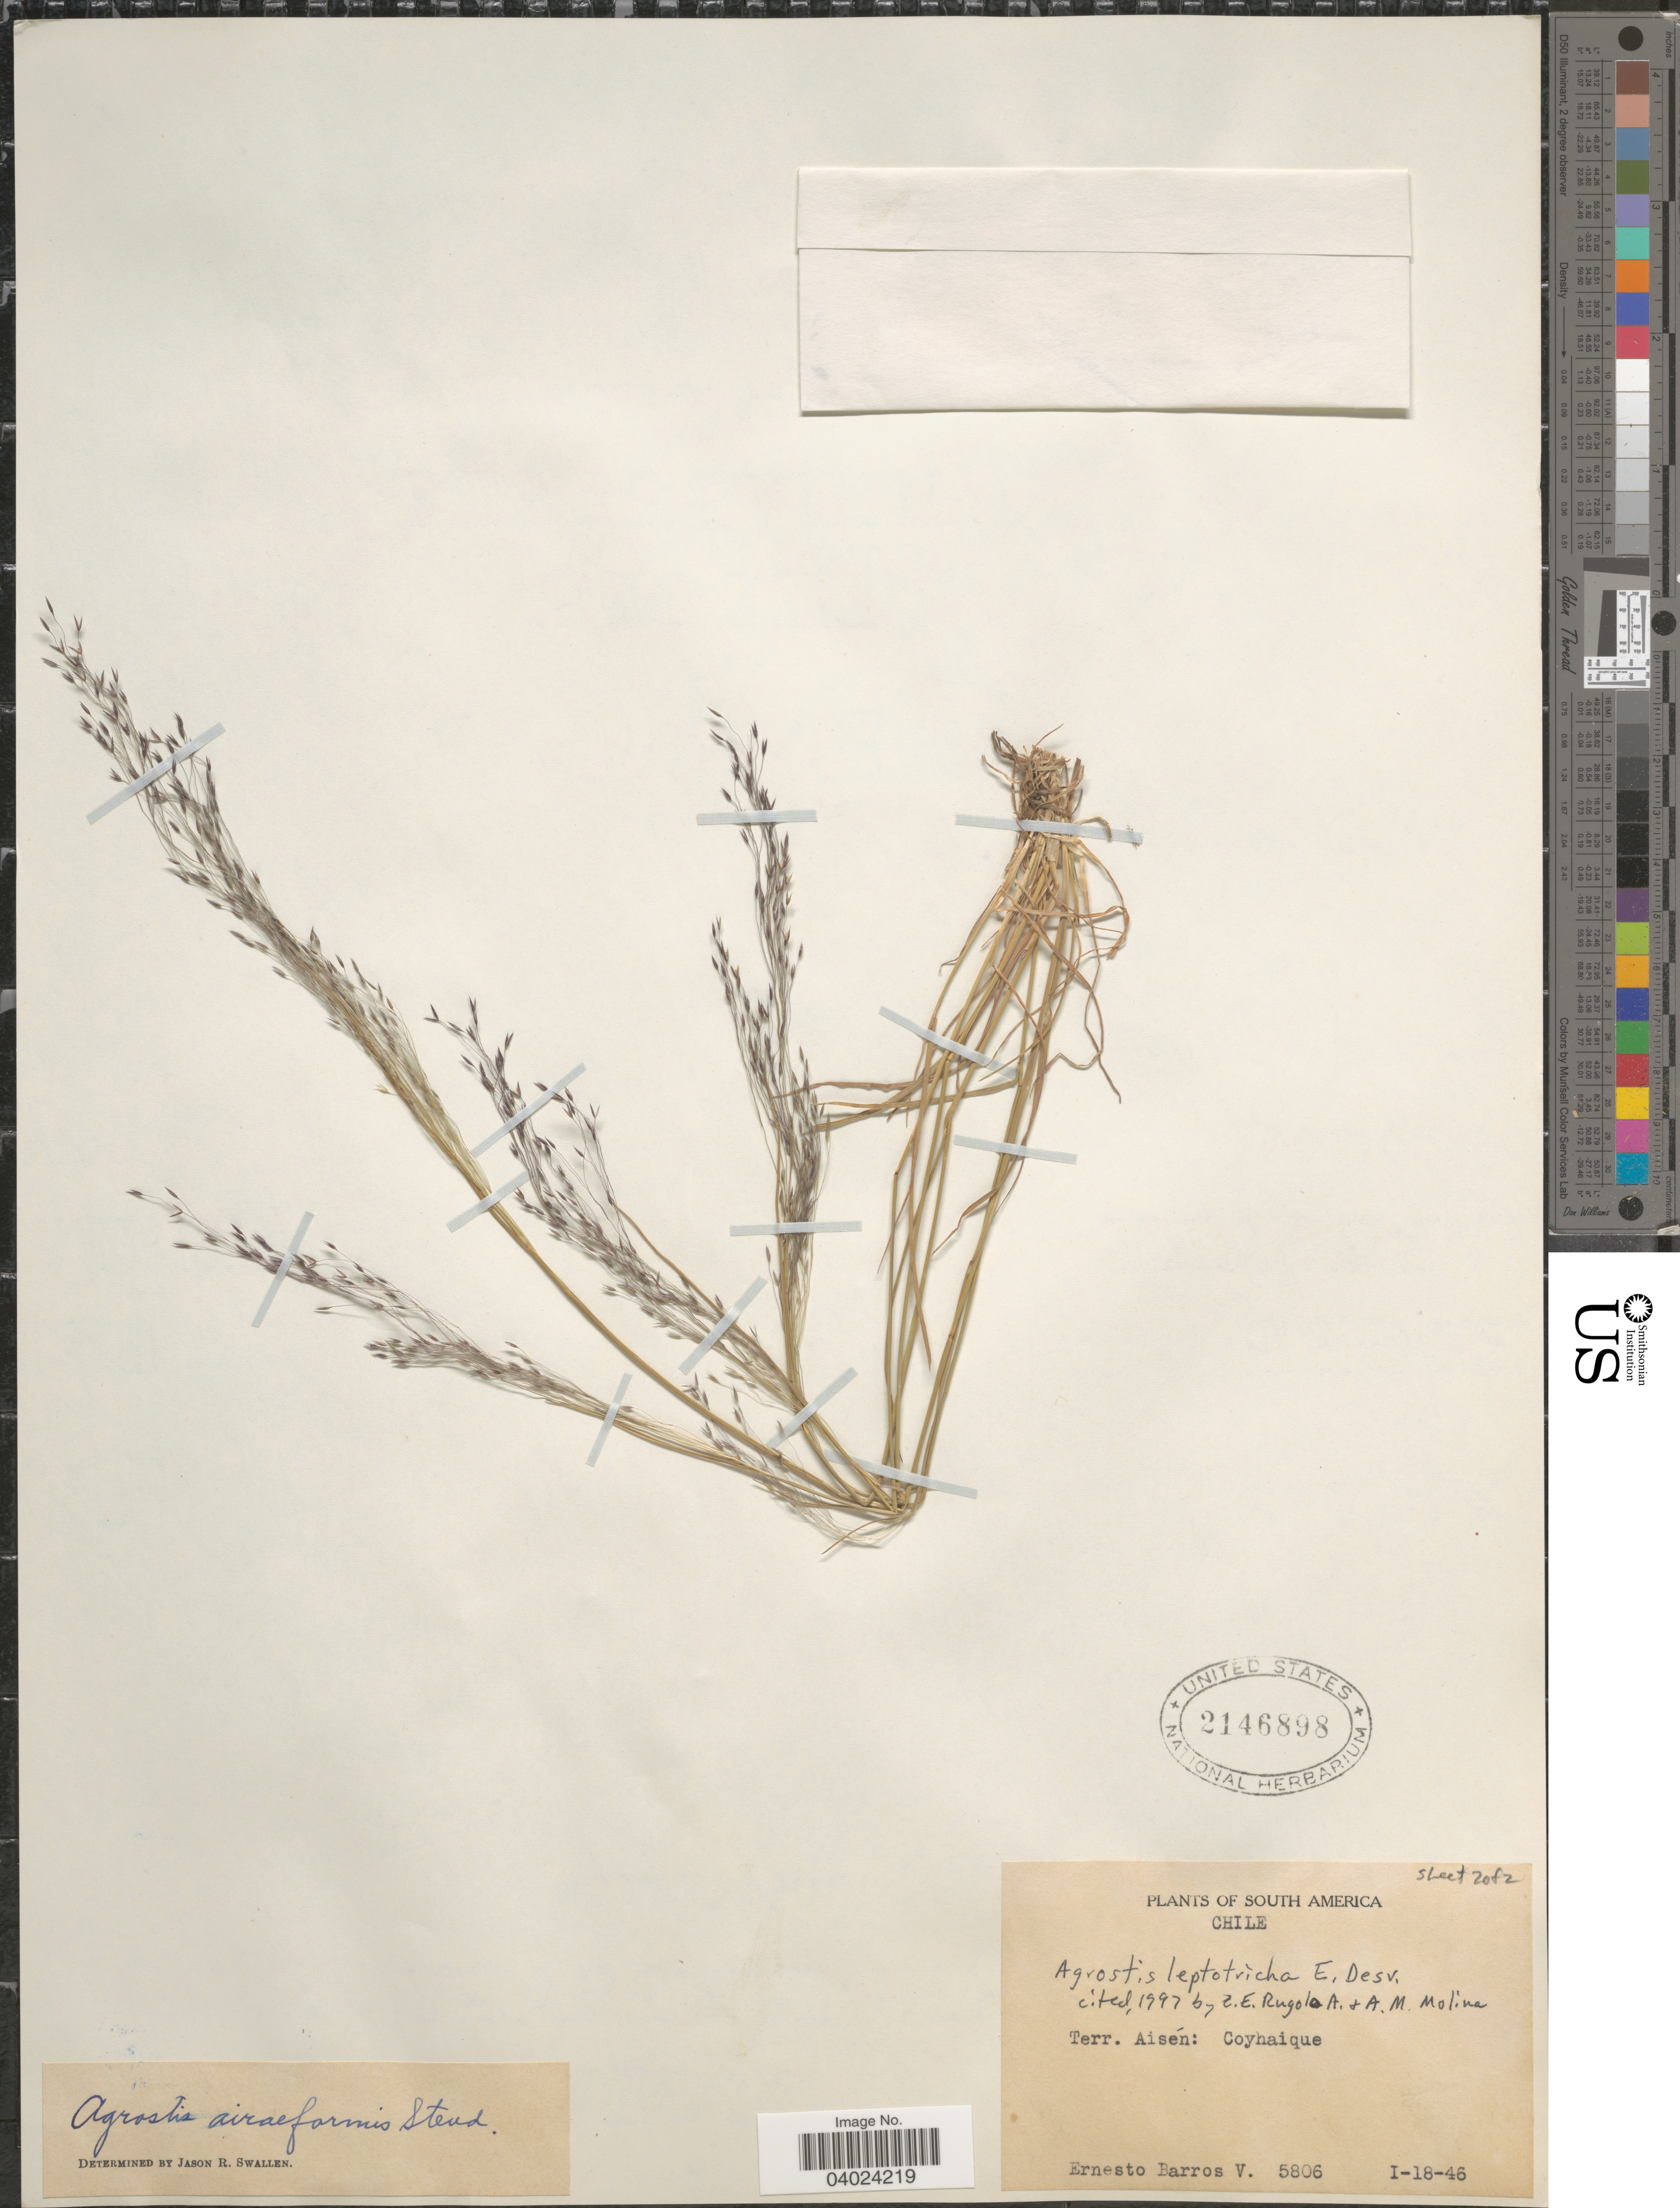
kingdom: Plantae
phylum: Tracheophyta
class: Liliopsida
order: Poales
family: Poaceae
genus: Agrostis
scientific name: Agrostis leptotricha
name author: É. Desv.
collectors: E. Barros V.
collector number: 5806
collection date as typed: Transcribed d/m/y: 18/1/46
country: Chile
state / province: Aisén (XI)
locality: Coyhaique.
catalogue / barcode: US 2146898